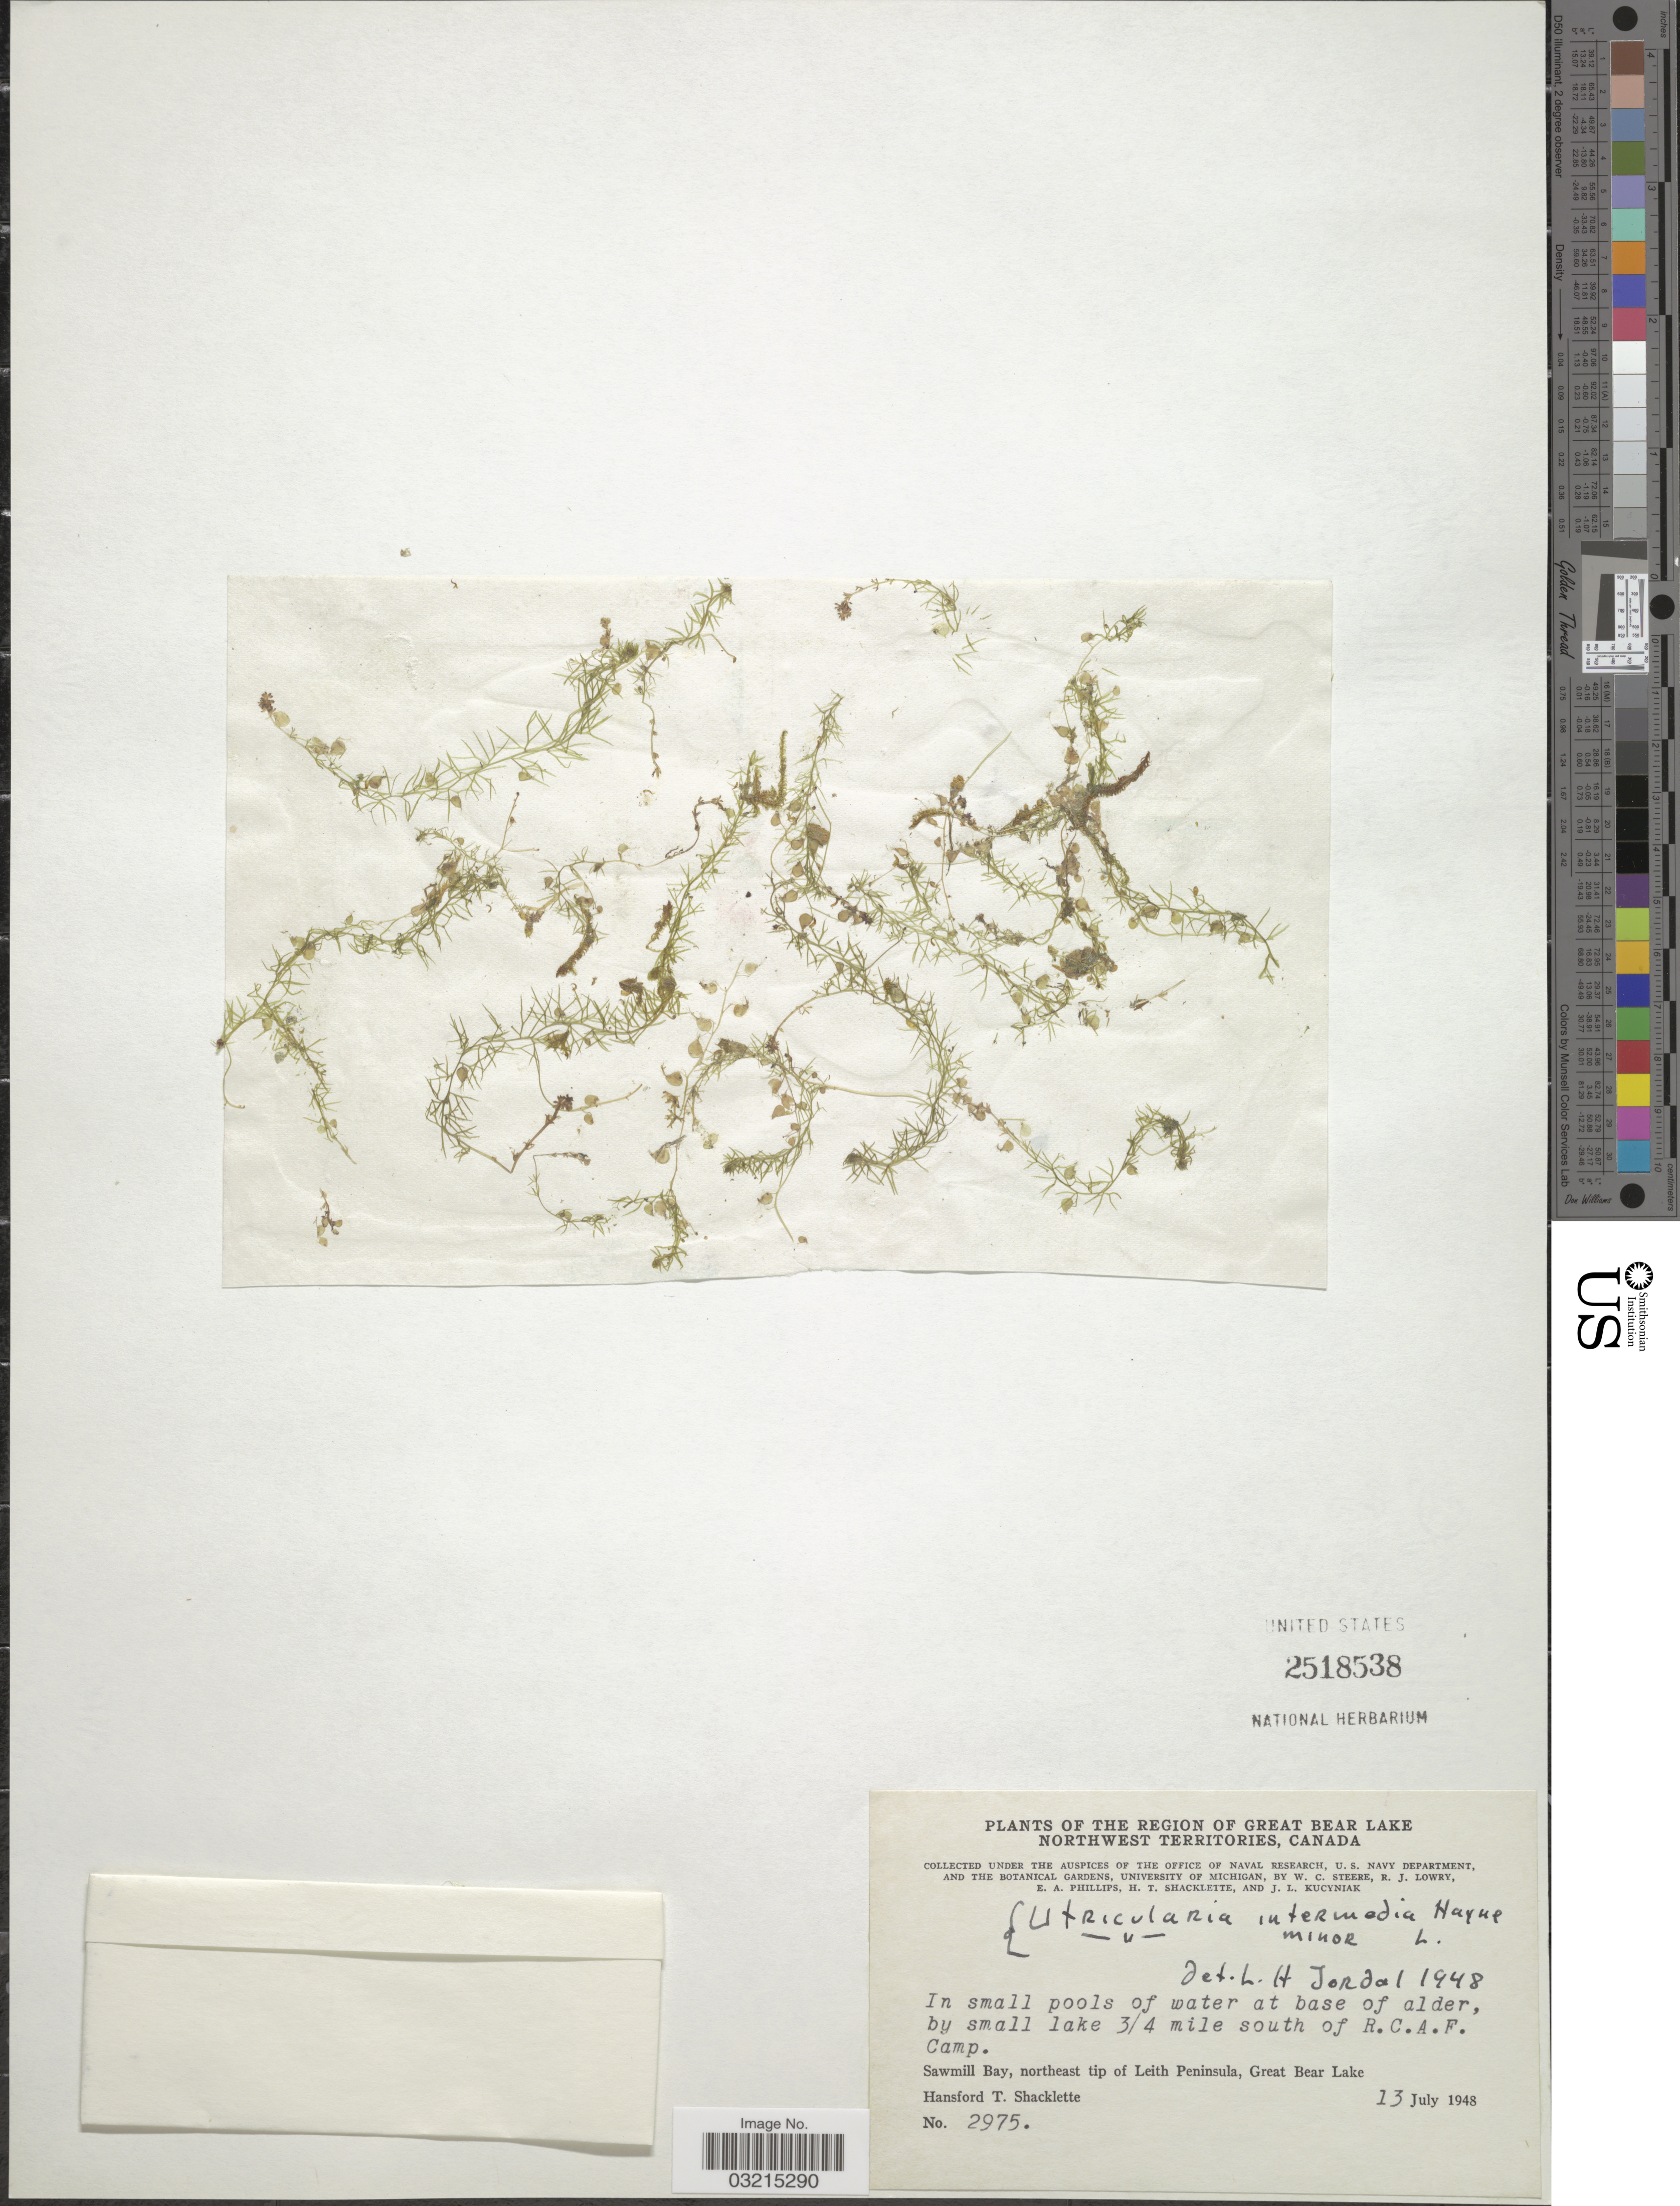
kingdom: Plantae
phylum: Tracheophyta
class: Magnoliopsida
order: Lamiales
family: Lentibulariaceae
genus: Utricularia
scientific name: Utricularia intermedia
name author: Hayne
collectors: H. Shacklette, R. Lowry, E. Phillips, H. Shacklette & J. Kucyniak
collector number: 2975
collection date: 1948-07-13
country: Canada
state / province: Northwest Territories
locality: The Region of Great Bear Lake. In small pools of water at base of alder, by small lake ¾ mile south of R.C.A.F. Camp. Sawmill Bay, northeast tip of Leith Peninsula, Great Bear Lake.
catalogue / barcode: US 2518538